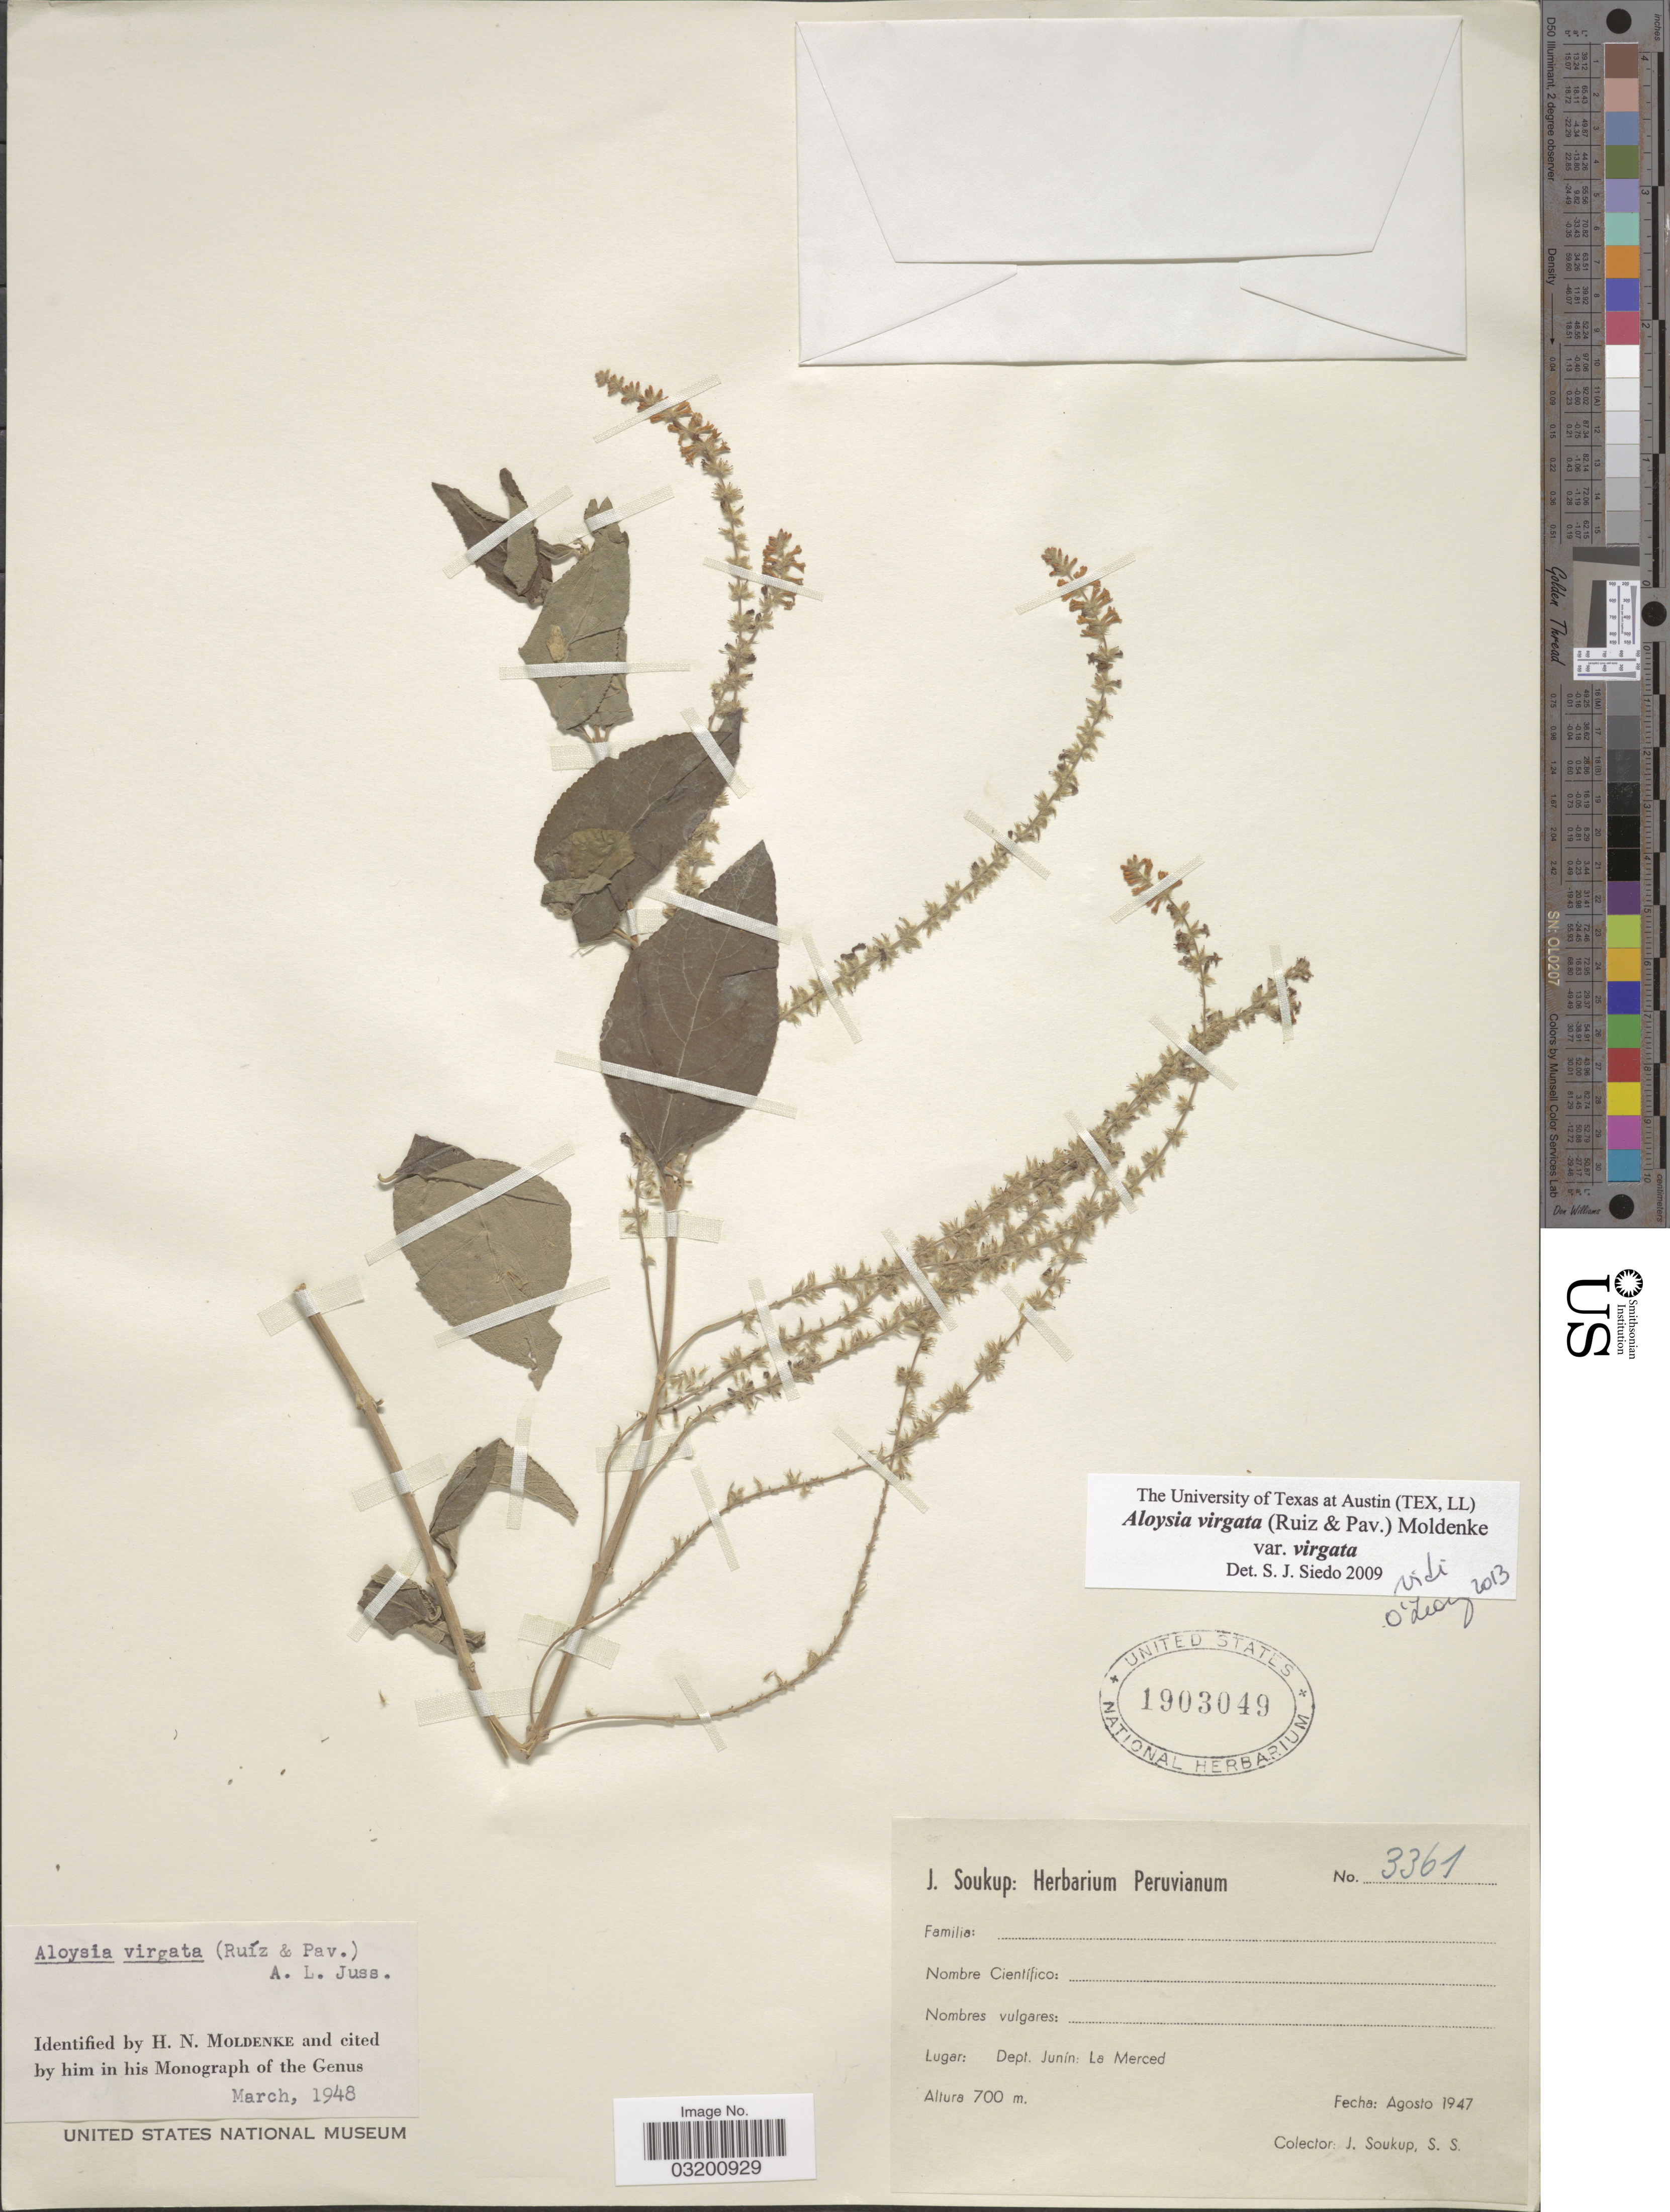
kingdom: Plantae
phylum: Tracheophyta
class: Magnoliopsida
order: Lamiales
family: Verbenaceae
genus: Aloysia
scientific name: Aloysia virgata var. virgata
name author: (Ruiz & Pav.) Juss.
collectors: J. Soukup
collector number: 3361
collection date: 1947-08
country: Peru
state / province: Junín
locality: Dept. Junin: La Merced.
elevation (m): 700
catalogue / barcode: US 1903049